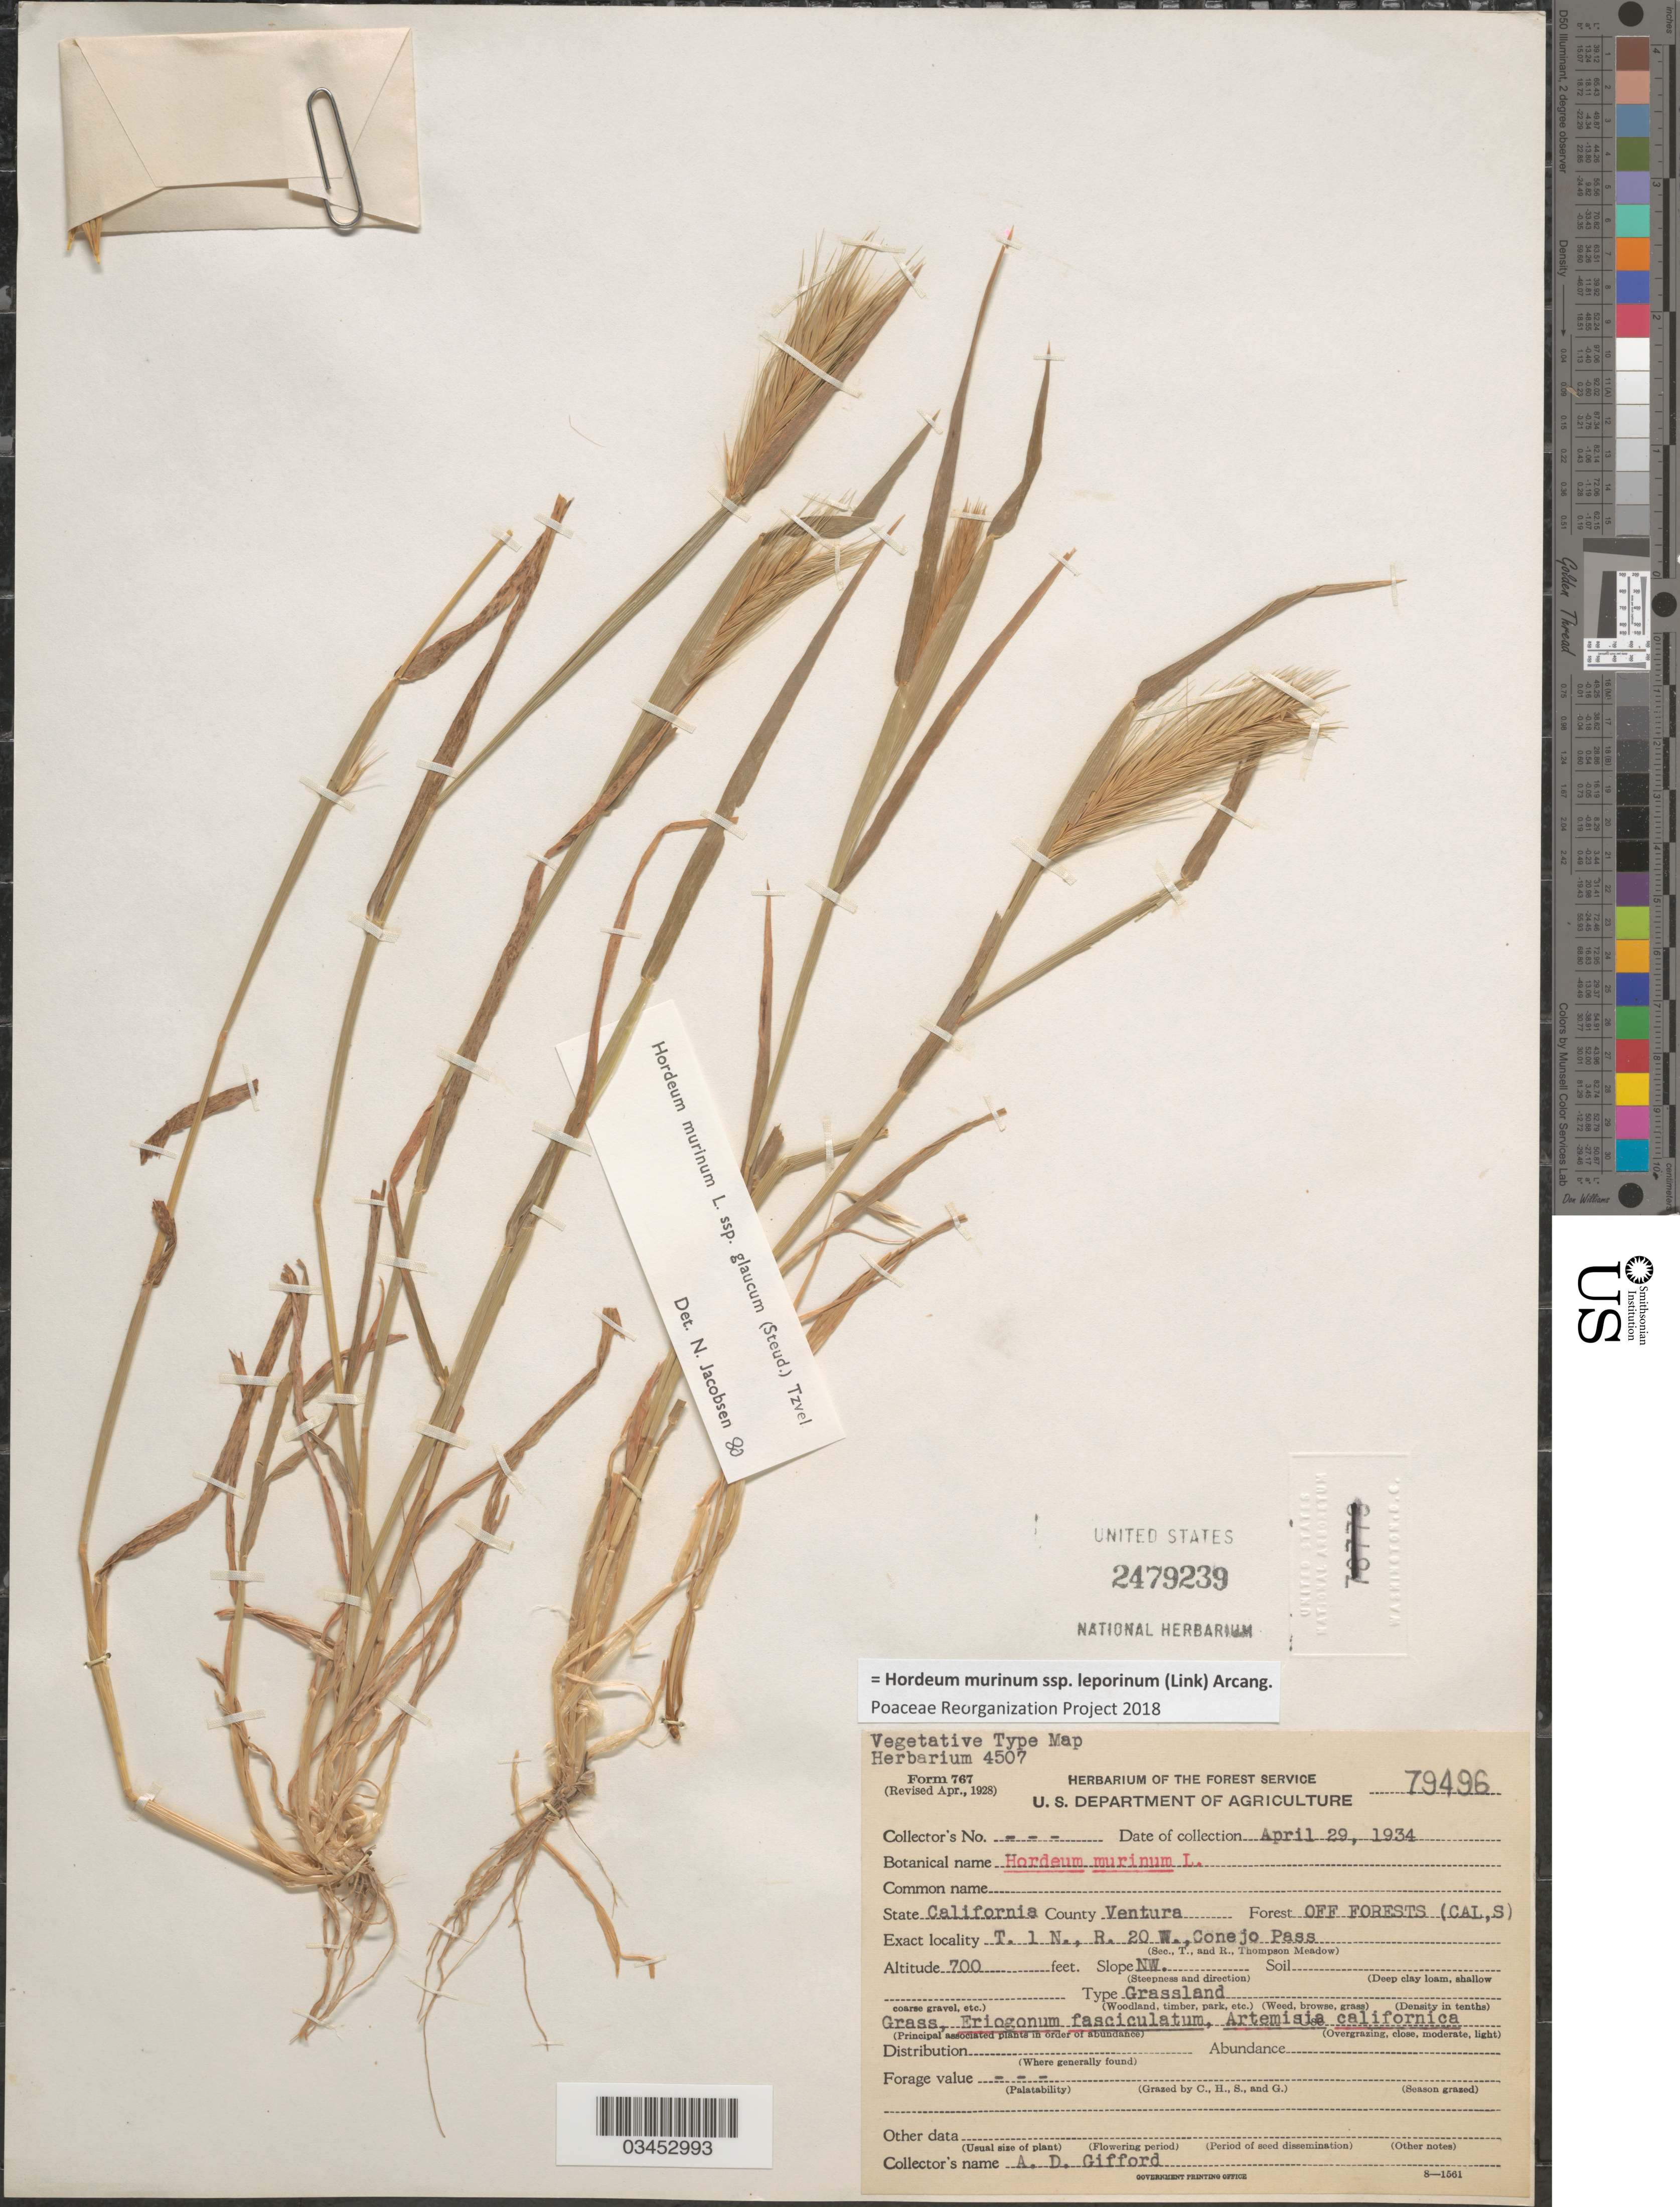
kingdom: Plantae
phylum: Tracheophyta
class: Liliopsida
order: Poales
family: Poaceae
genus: Hordeum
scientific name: Hordeum murinum subsp. leporinum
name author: (Link) Arcang.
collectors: A. Gifford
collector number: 79496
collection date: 1934-04-29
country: United States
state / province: California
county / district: Ventura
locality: County Ventura. Forest Off Forests (Cal, S). T. 1 N., R. 20 W., Conejo Pass. Slope NW.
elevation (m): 213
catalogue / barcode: US 2479239